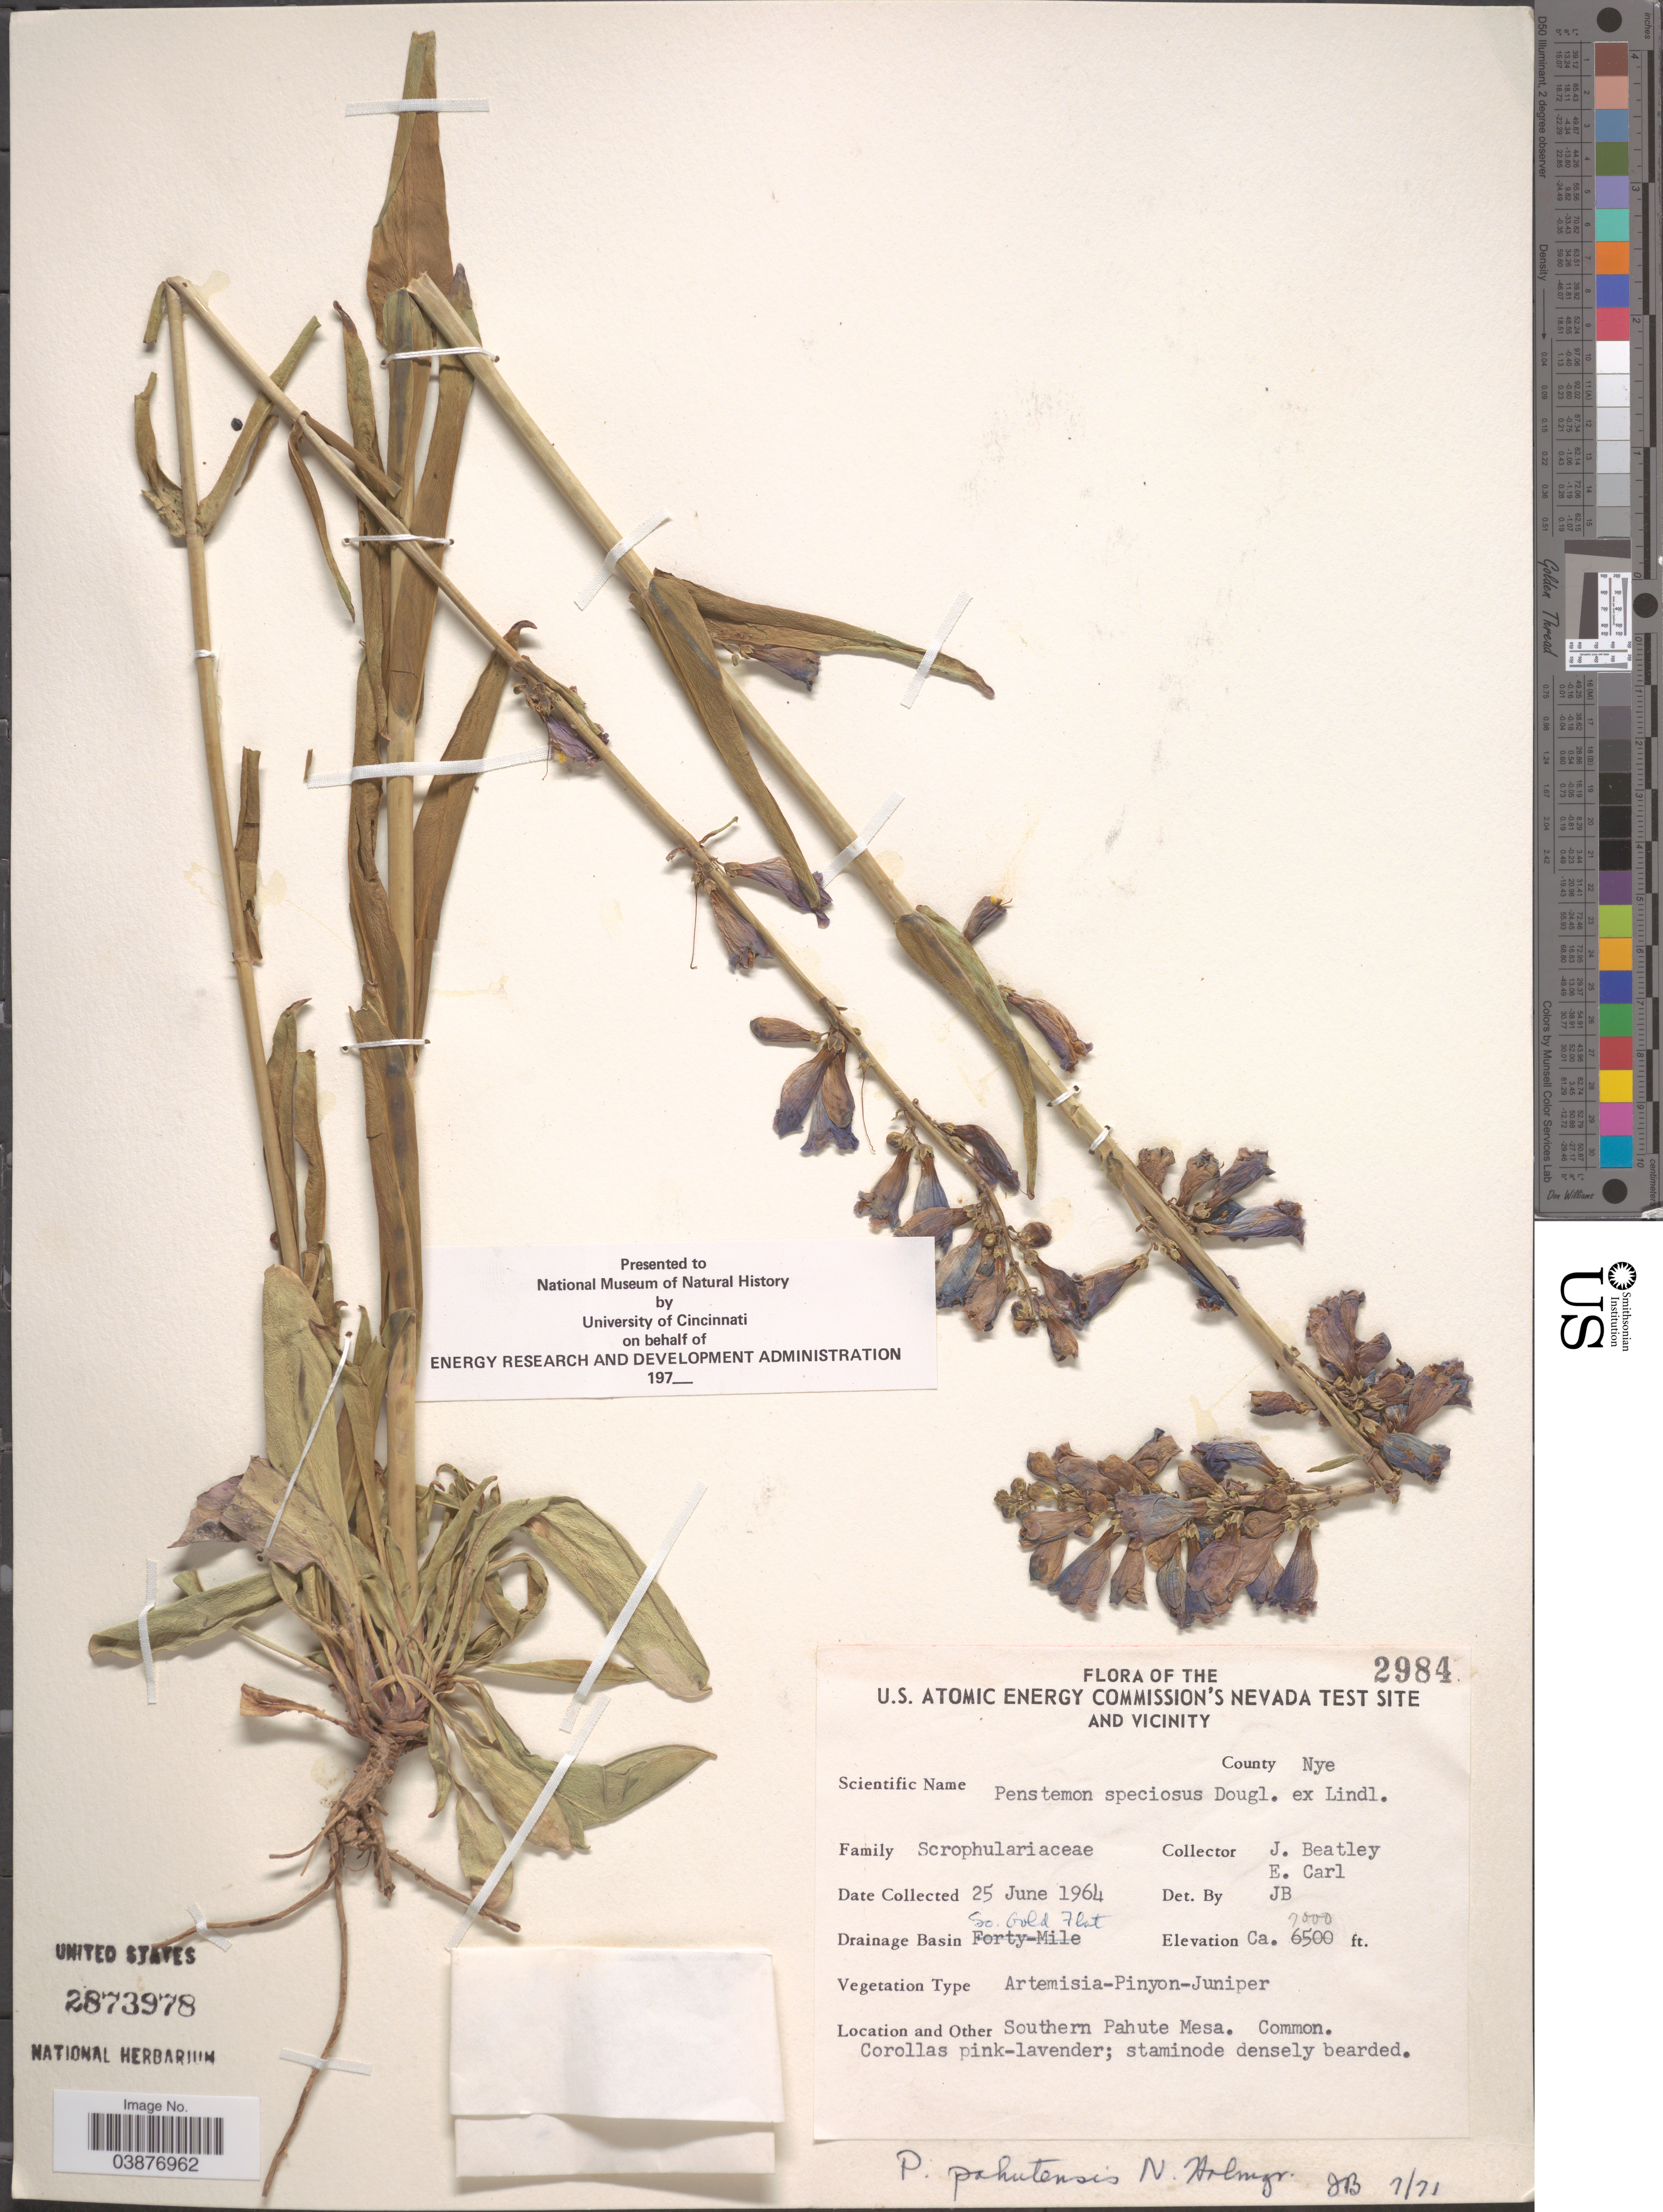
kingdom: Plantae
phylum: Tracheophyta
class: Magnoliopsida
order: Lamiales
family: Plantaginaceae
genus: Penstemon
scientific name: Penstemon pahutensis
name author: N.H. Holmgren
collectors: J. C. Beatley & E. Carl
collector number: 2984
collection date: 1964-06-25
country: United States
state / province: Nevada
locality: U.S. Atomic Energy Commission's Nevada Test Site and Vicinity. County Nye. Drainage Basin So. Gold Flat. Southern Pahute Mesa.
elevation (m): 2134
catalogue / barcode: US 2873978